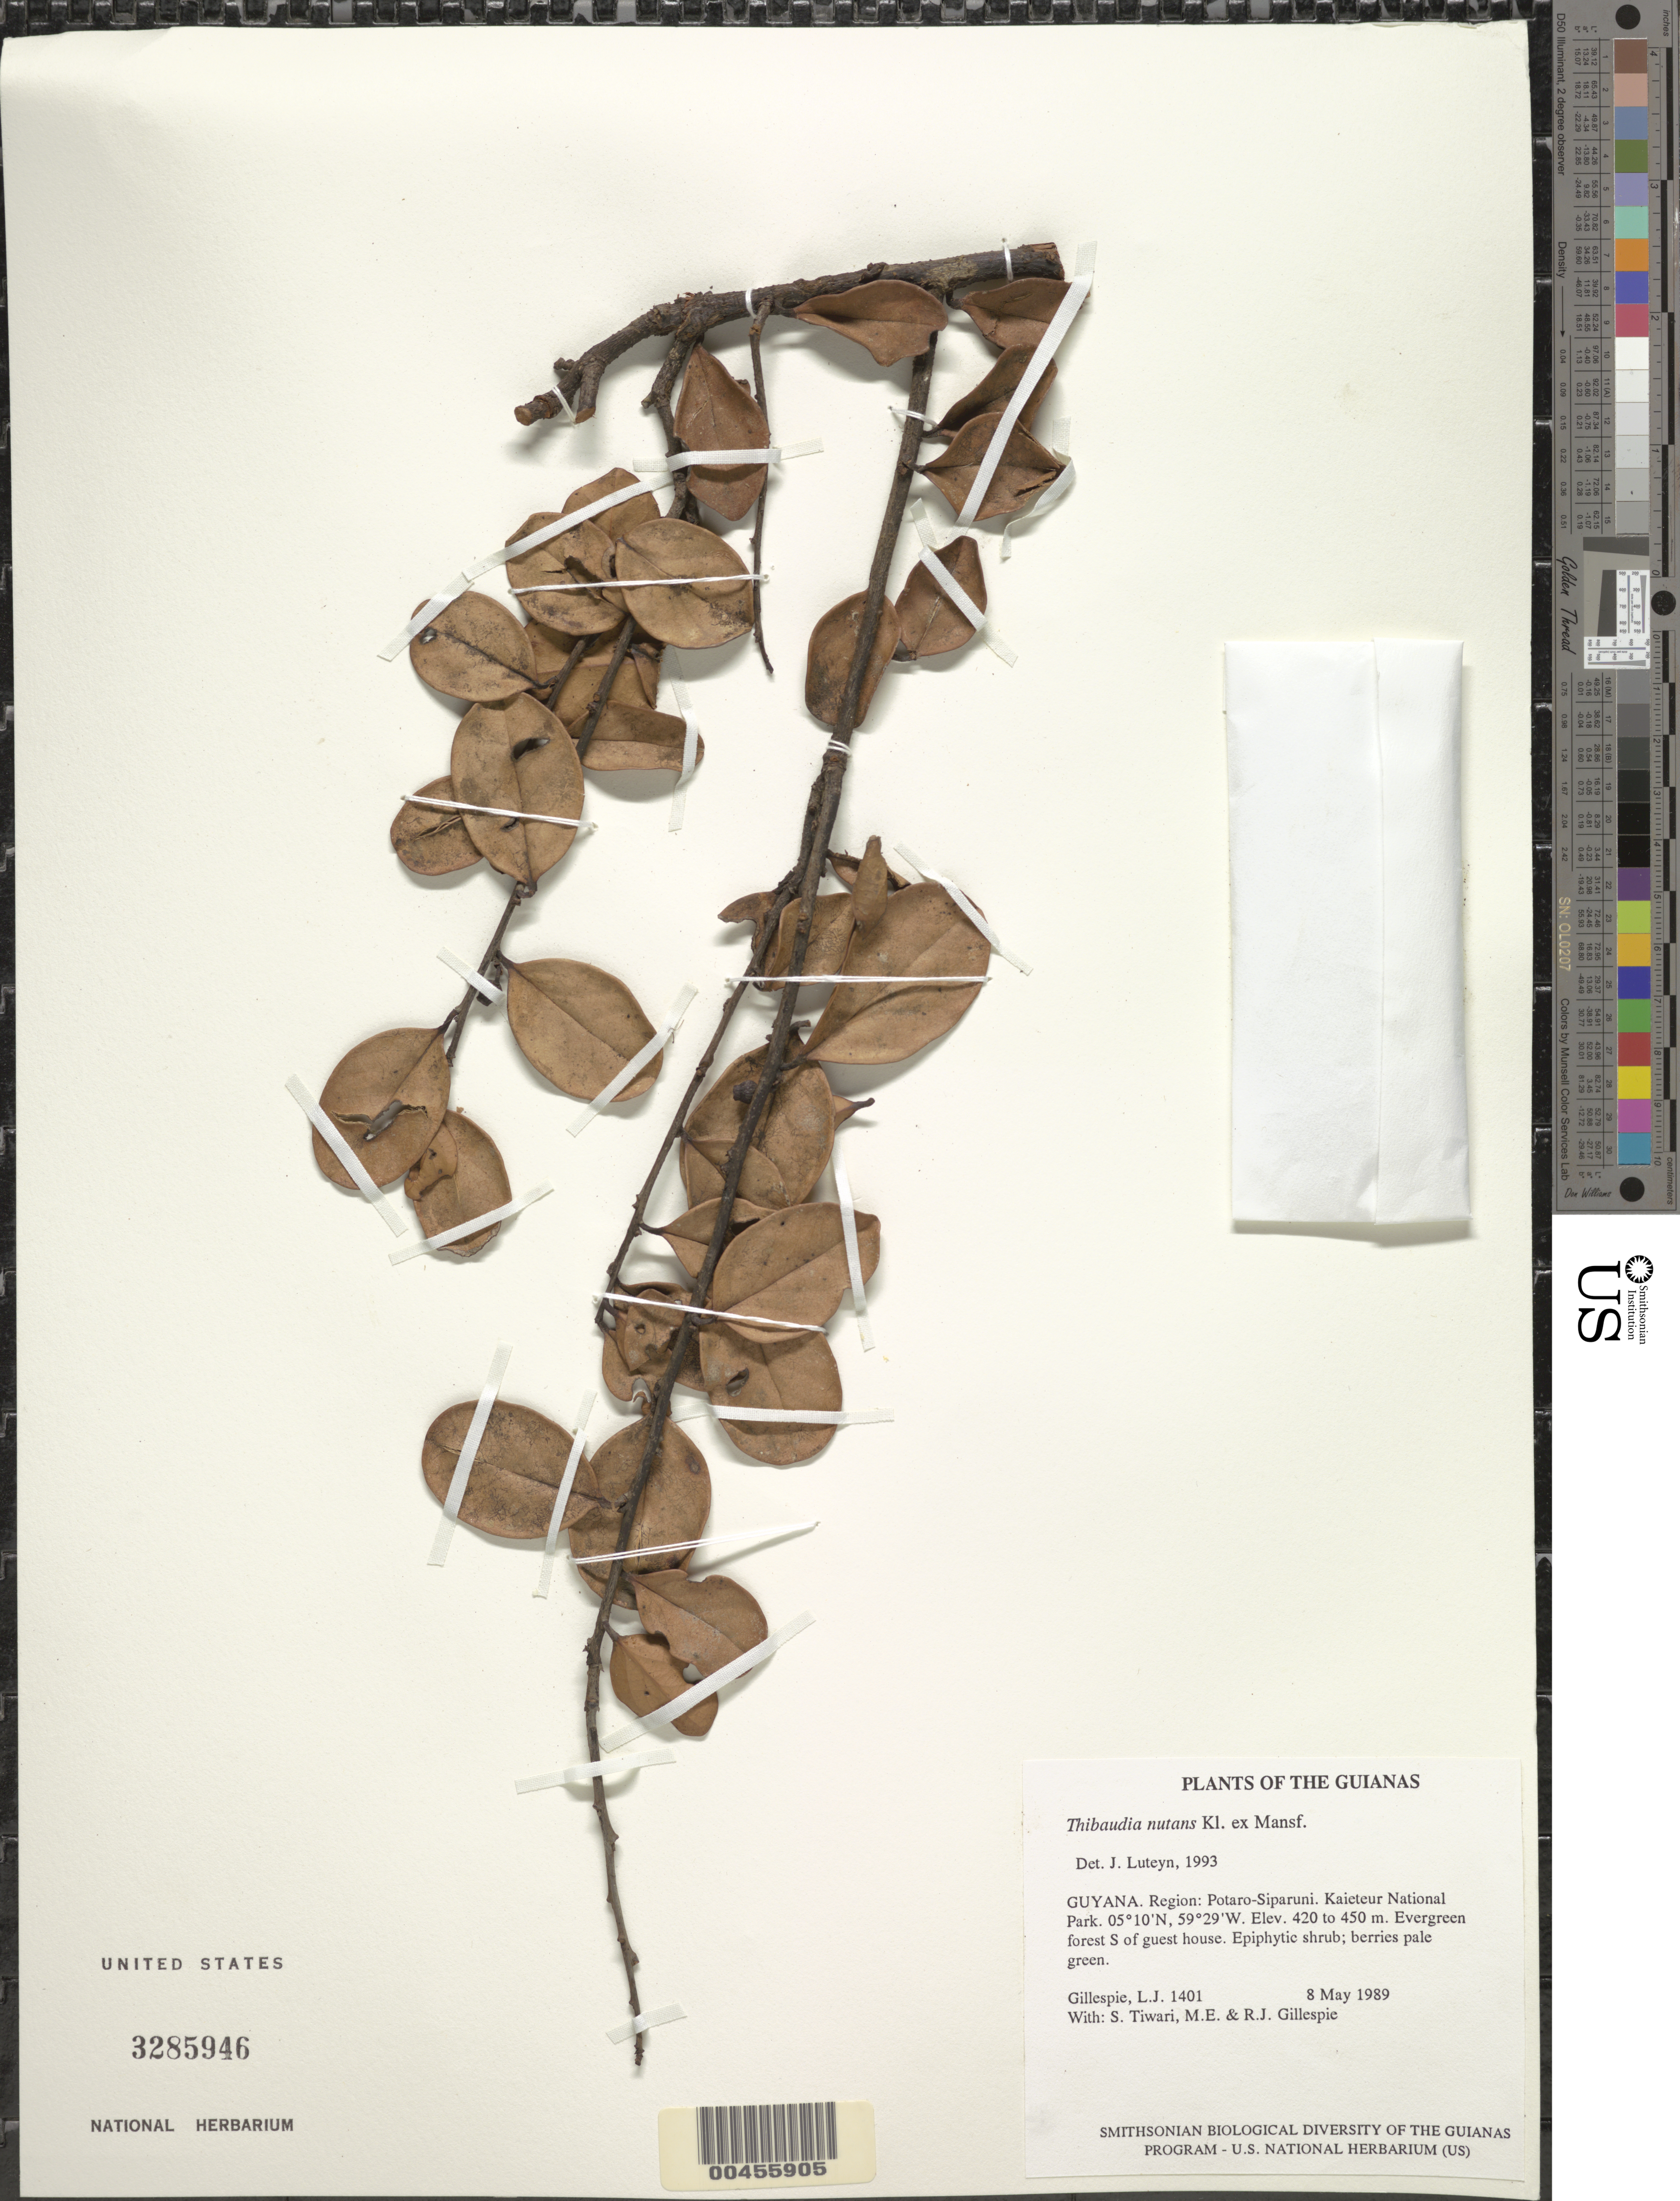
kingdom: Plantae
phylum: Tracheophyta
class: Magnoliopsida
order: Ericales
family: Ericaceae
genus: Thibaudia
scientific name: Thibaudia nutans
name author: Klotzsch ex Mansf.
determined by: Luteyn, J. L.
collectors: L. J. Gillespie, S. Tiwari, M. Gillespie & R. Gillespie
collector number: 1401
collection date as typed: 8 May 1989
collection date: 1989-05-08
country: Guyana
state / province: Potaro-Siparuni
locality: Kaieteur National Park, S of guest house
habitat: Evergreen forest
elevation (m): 420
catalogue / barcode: US 3285946